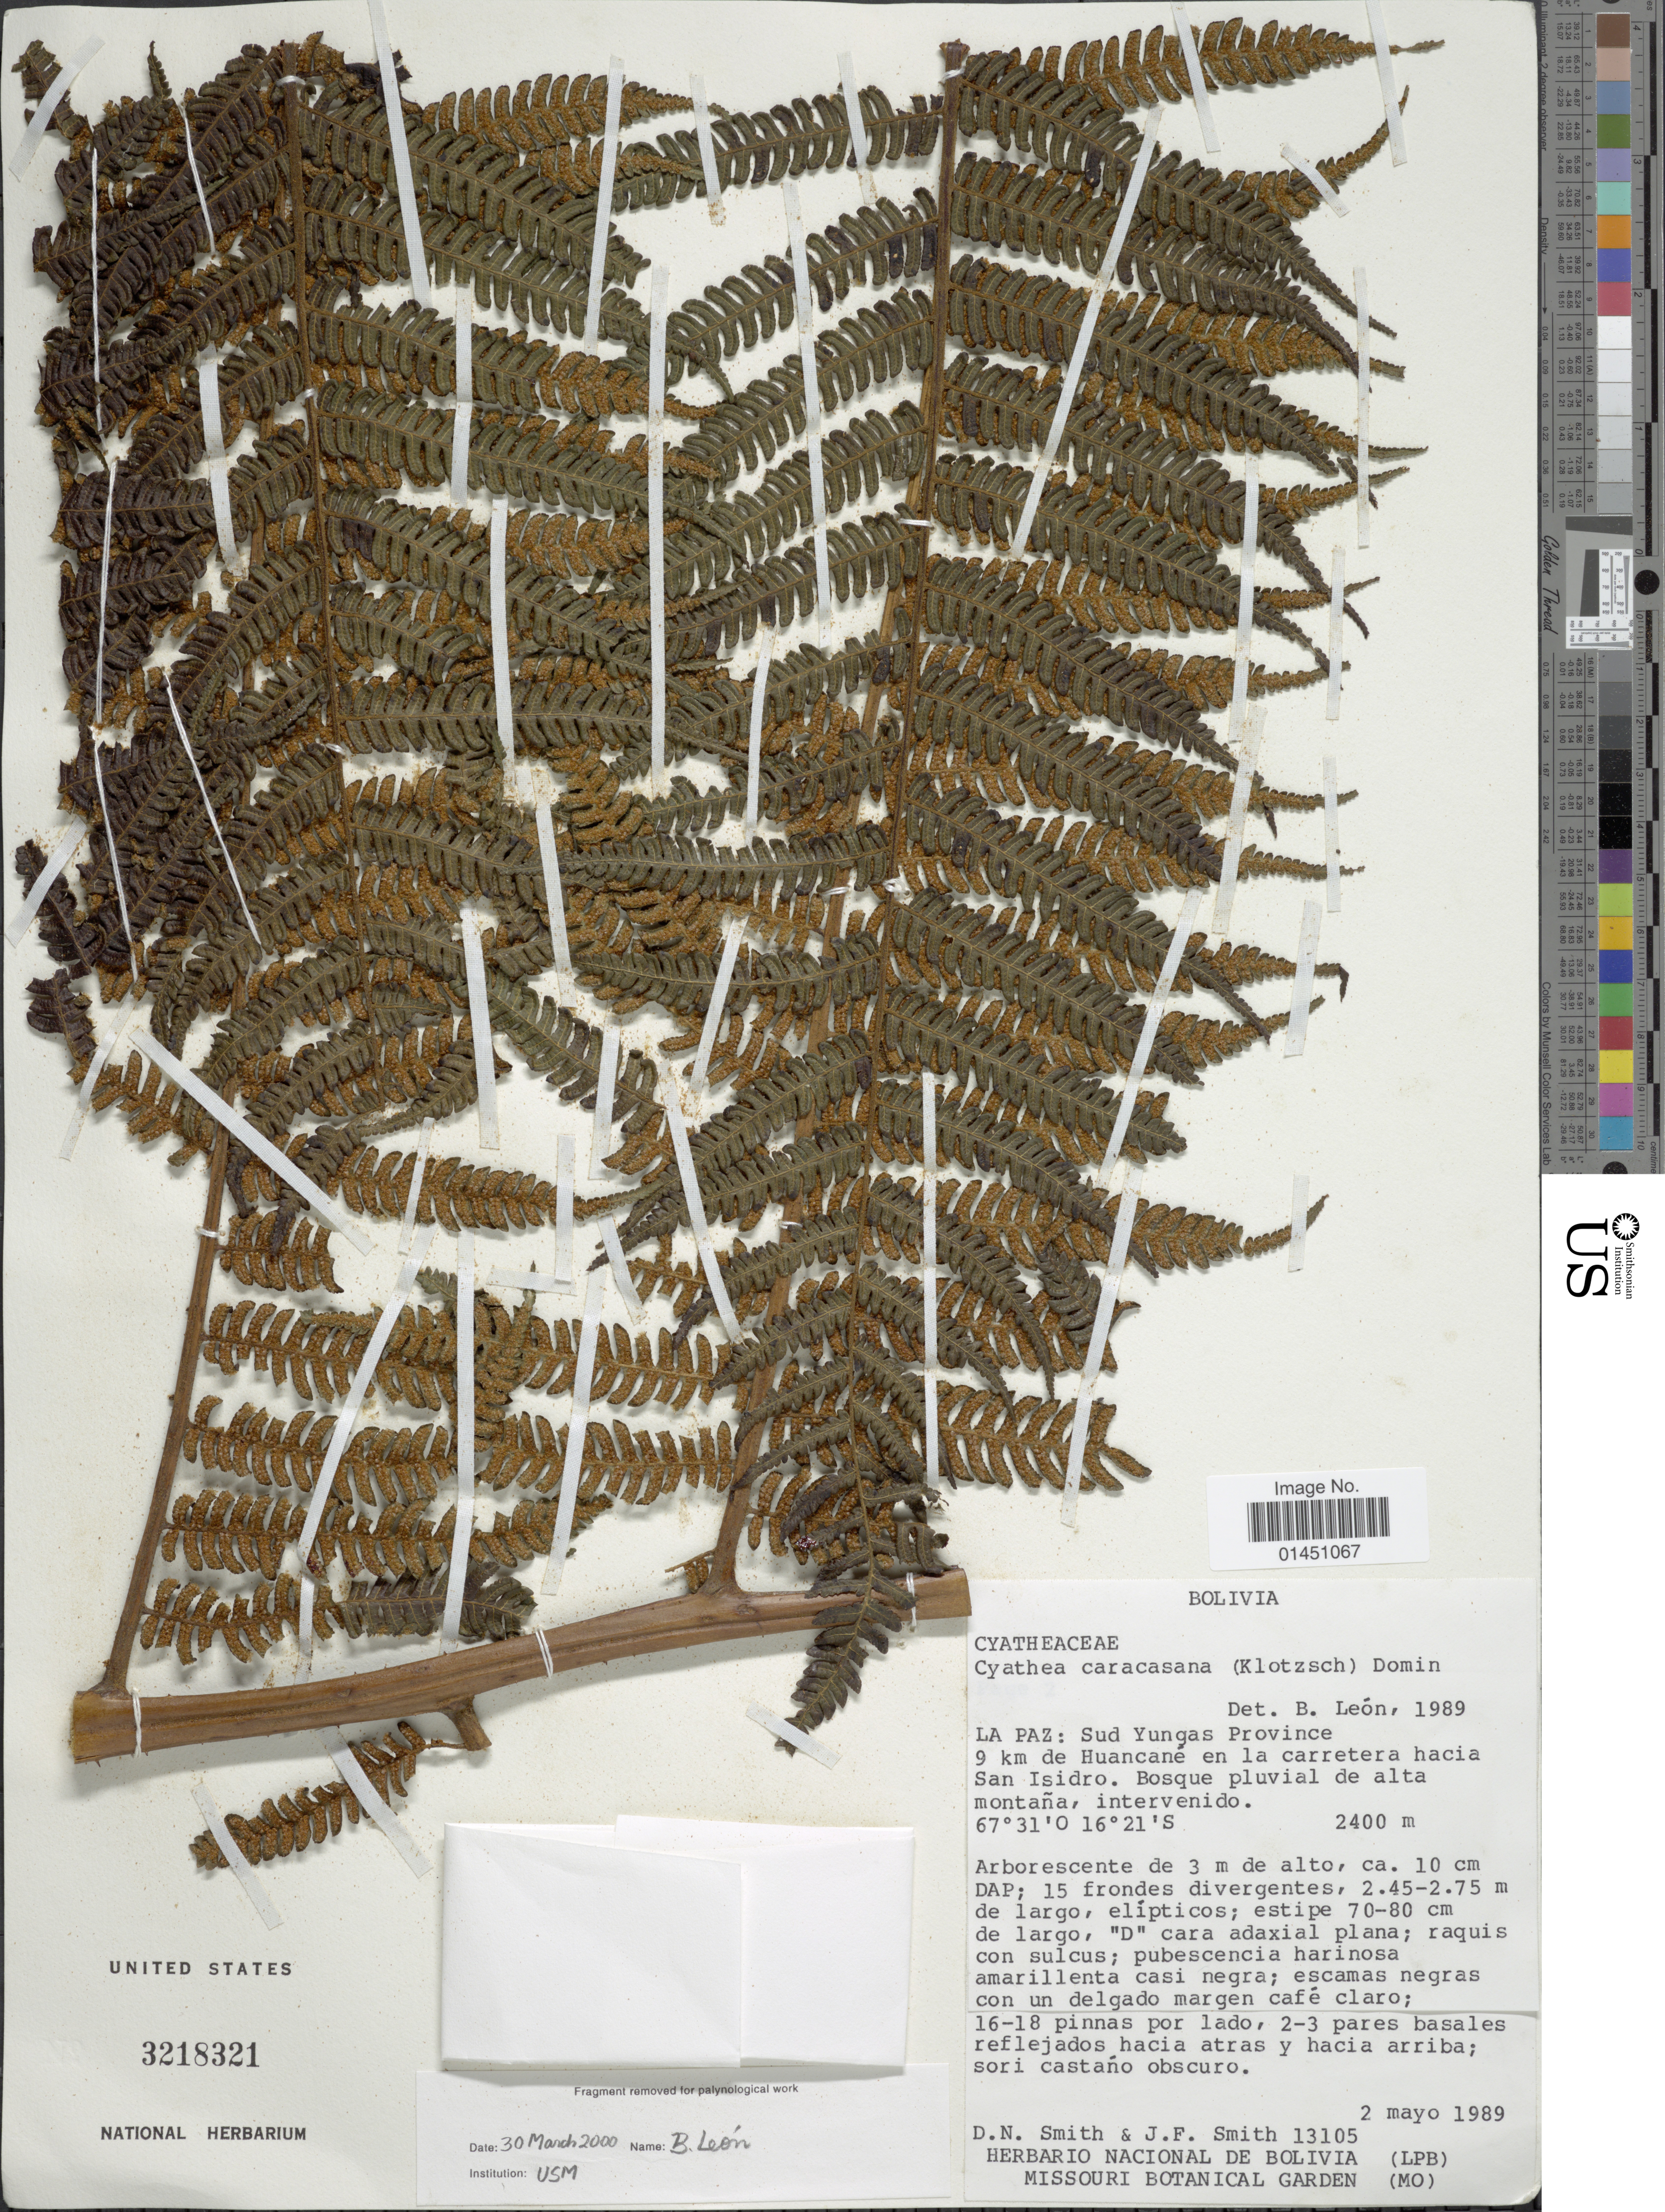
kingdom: Plantae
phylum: Tracheophyta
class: Polypodiopsida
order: Cyatheales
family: Cyatheaceae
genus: Cyathea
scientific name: Cyathea caracasana var. boliviensis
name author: (Rosenst.) R.M. Tryon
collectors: D. Smith & J. Smith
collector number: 13105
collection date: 1989-05-02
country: Bolivia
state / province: La Paz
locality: Sud Yungas Province 9 km de Huancane en la carretera hacia San Isidro. Bosque pluvial de alta montana, intervenido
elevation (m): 2400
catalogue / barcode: US 3218321